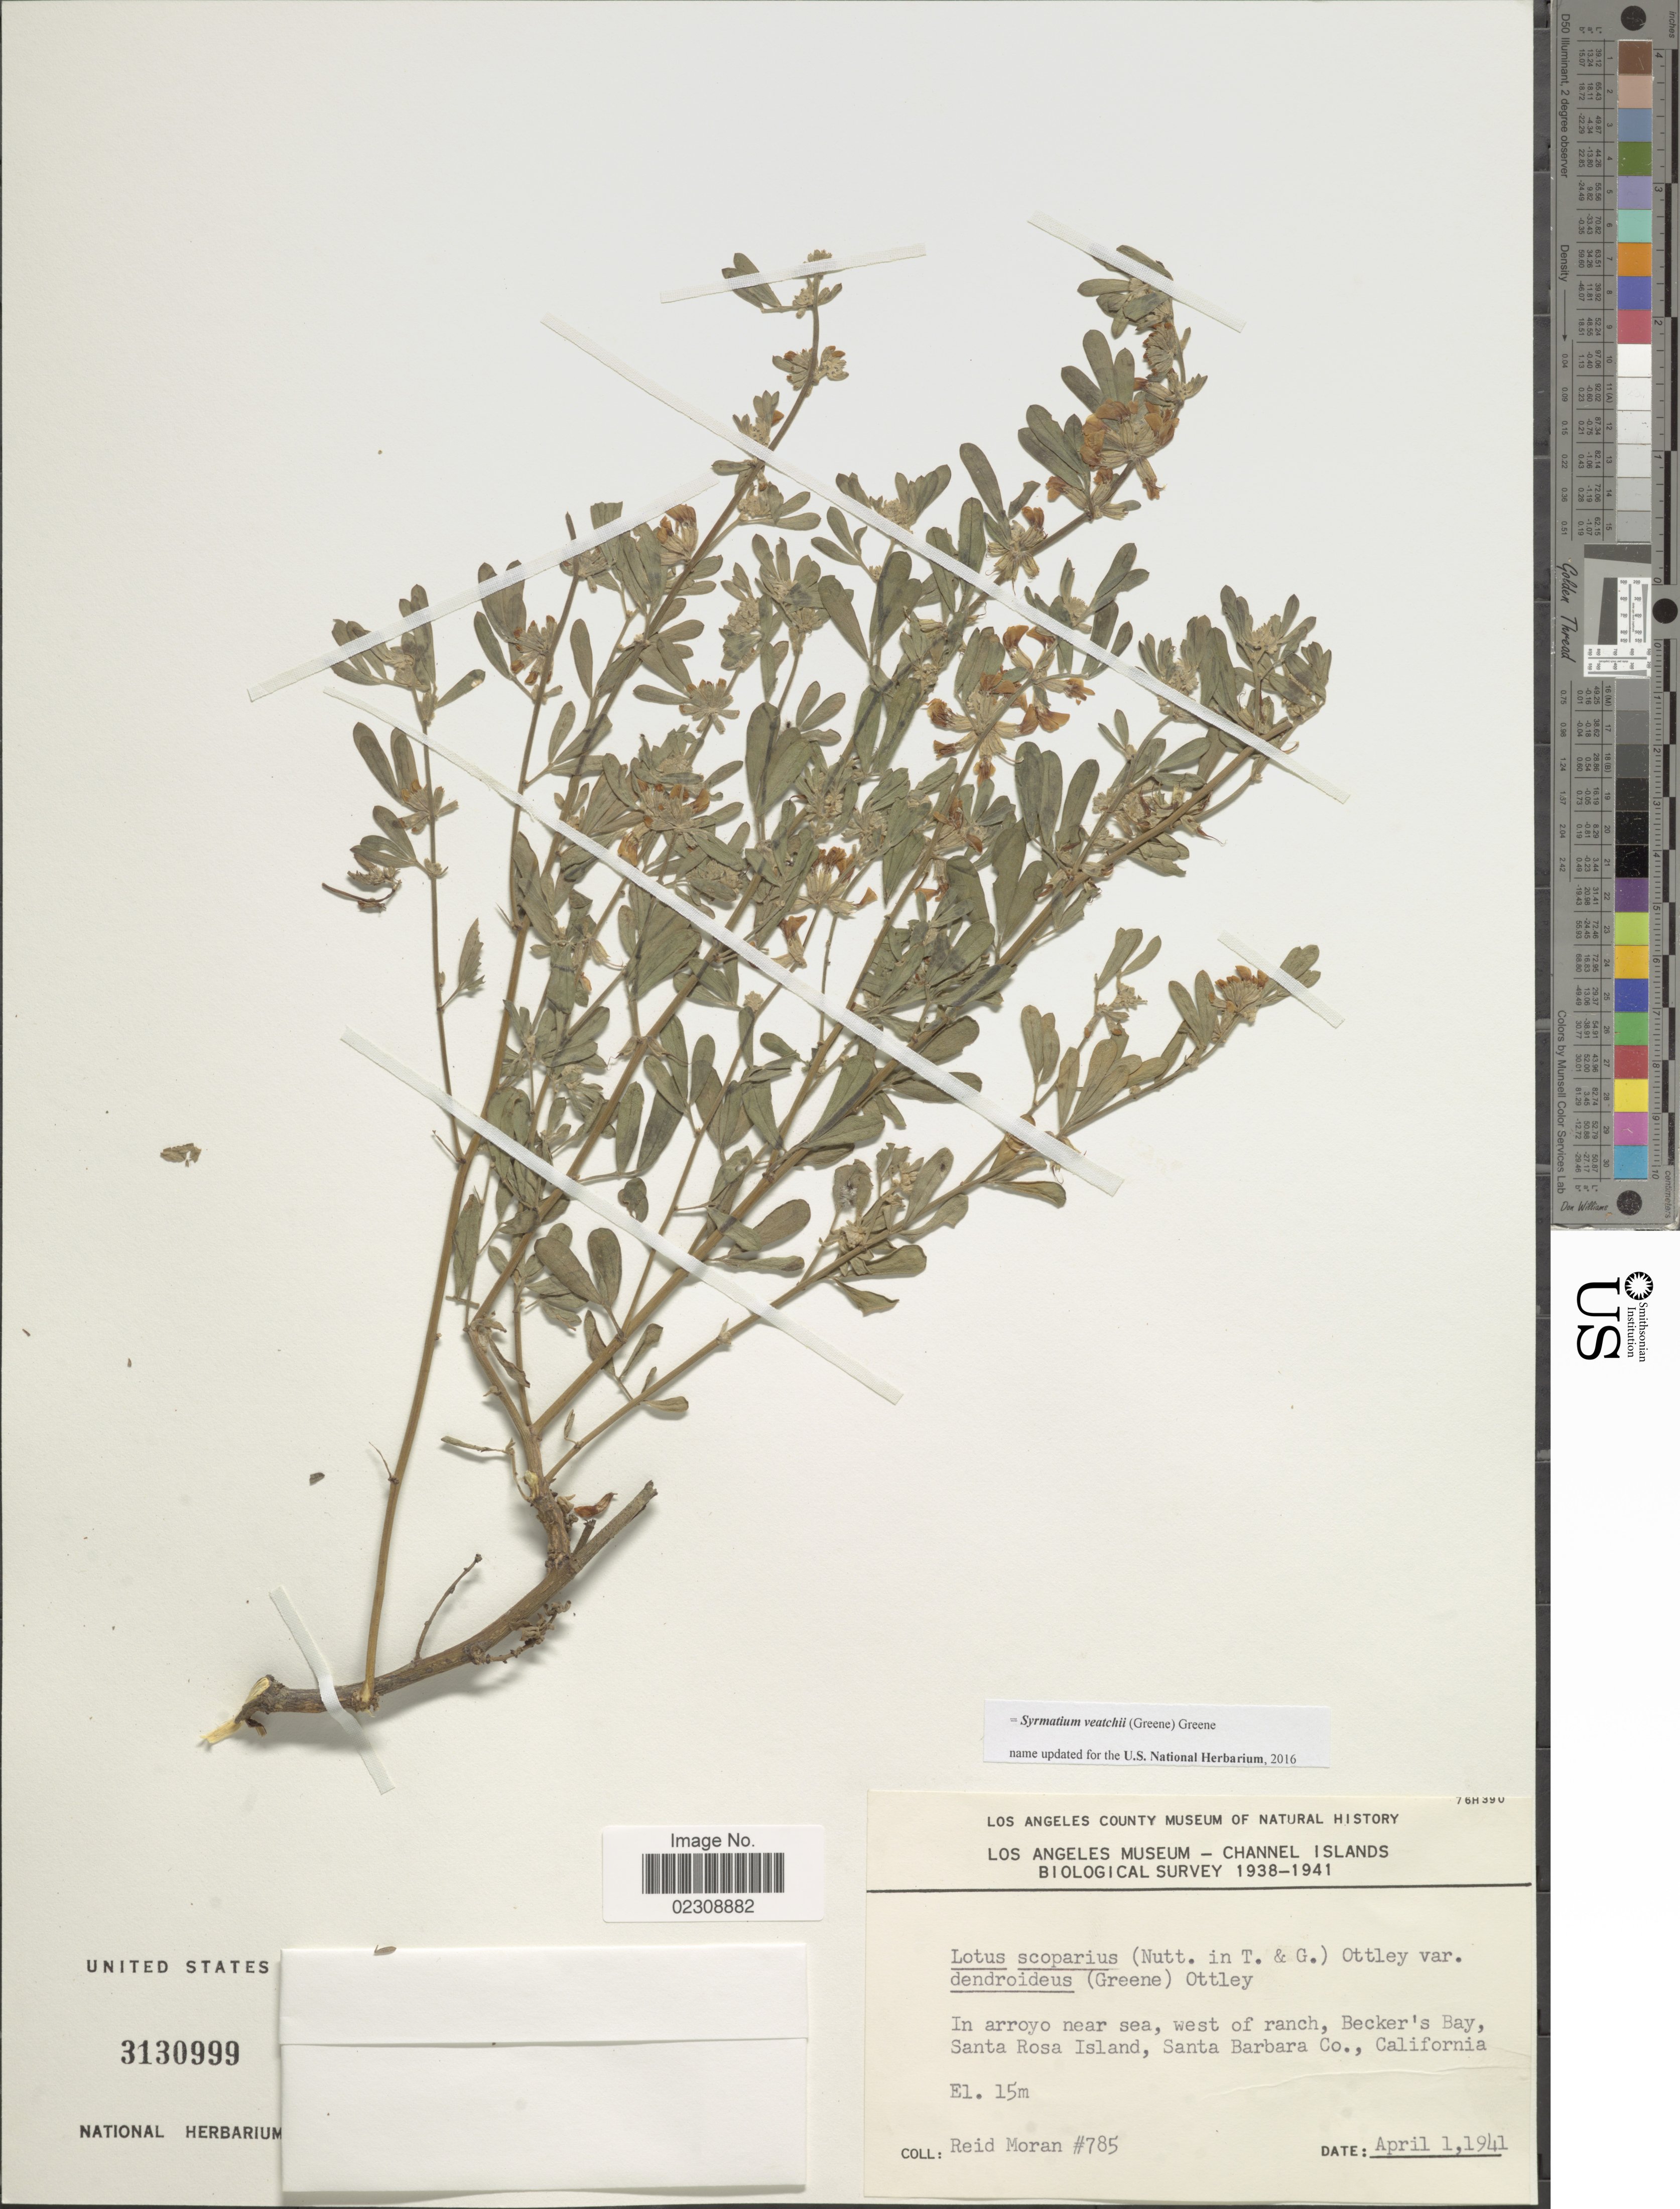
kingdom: Plantae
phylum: Tracheophyta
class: Magnoliopsida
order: Fabales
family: Fabaceae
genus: Syrmatium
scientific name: Syrmatium veatchii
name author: (Greene) Greene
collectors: R. V. Moran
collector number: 785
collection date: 1941-04-01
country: United States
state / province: California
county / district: Santa Barbara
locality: West of ranch, Becker's Bay, Santa Rosa Island, Santa Barbara Co.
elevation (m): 15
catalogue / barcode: US 3130999